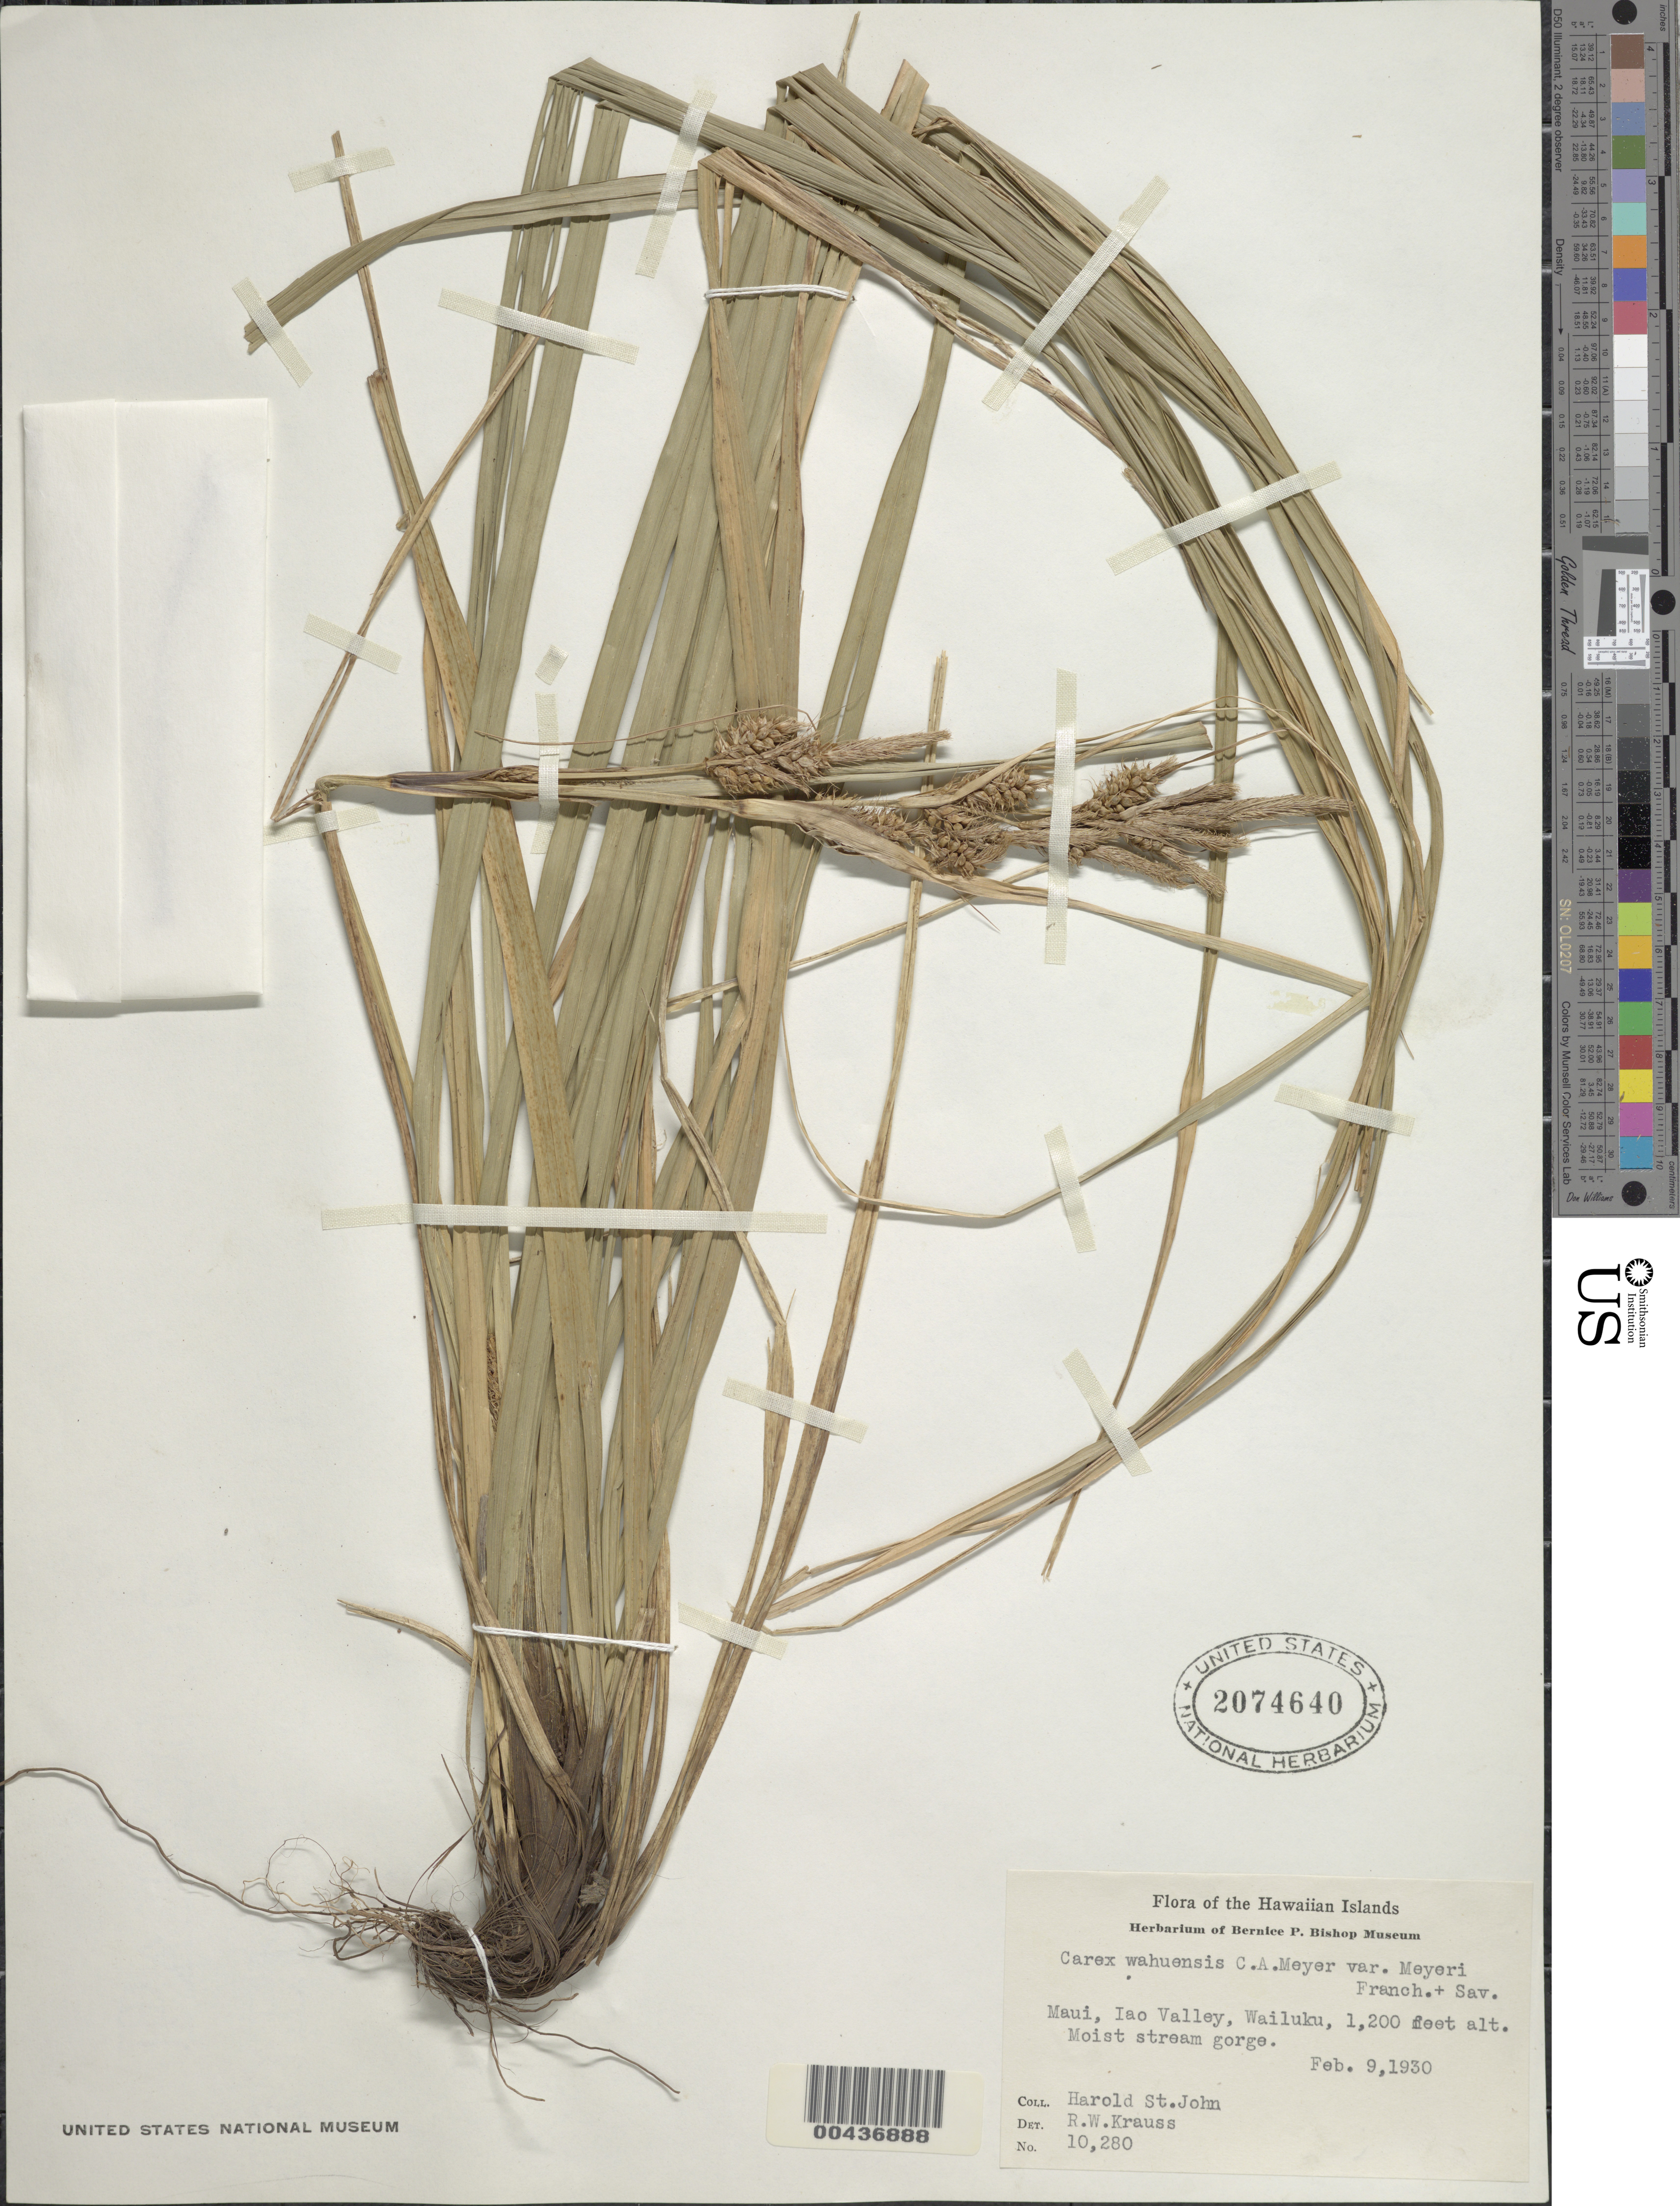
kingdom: Plantae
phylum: Tracheophyta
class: Liliopsida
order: Poales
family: Cyperaceae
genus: Carex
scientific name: Carex wahuensis subsp. wahuensis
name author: C.A. Mey.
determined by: Wagner, W. L., (BOT), Smithsonian Institution - National Museum of Natural History (UNITED STATES)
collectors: H. St. John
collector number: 10280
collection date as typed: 9 Feb 1930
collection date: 1930-02-09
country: United States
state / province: Hawaii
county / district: Maui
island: Maui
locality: Maui, Iao Valley, Wailuku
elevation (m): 366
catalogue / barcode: US 2074640